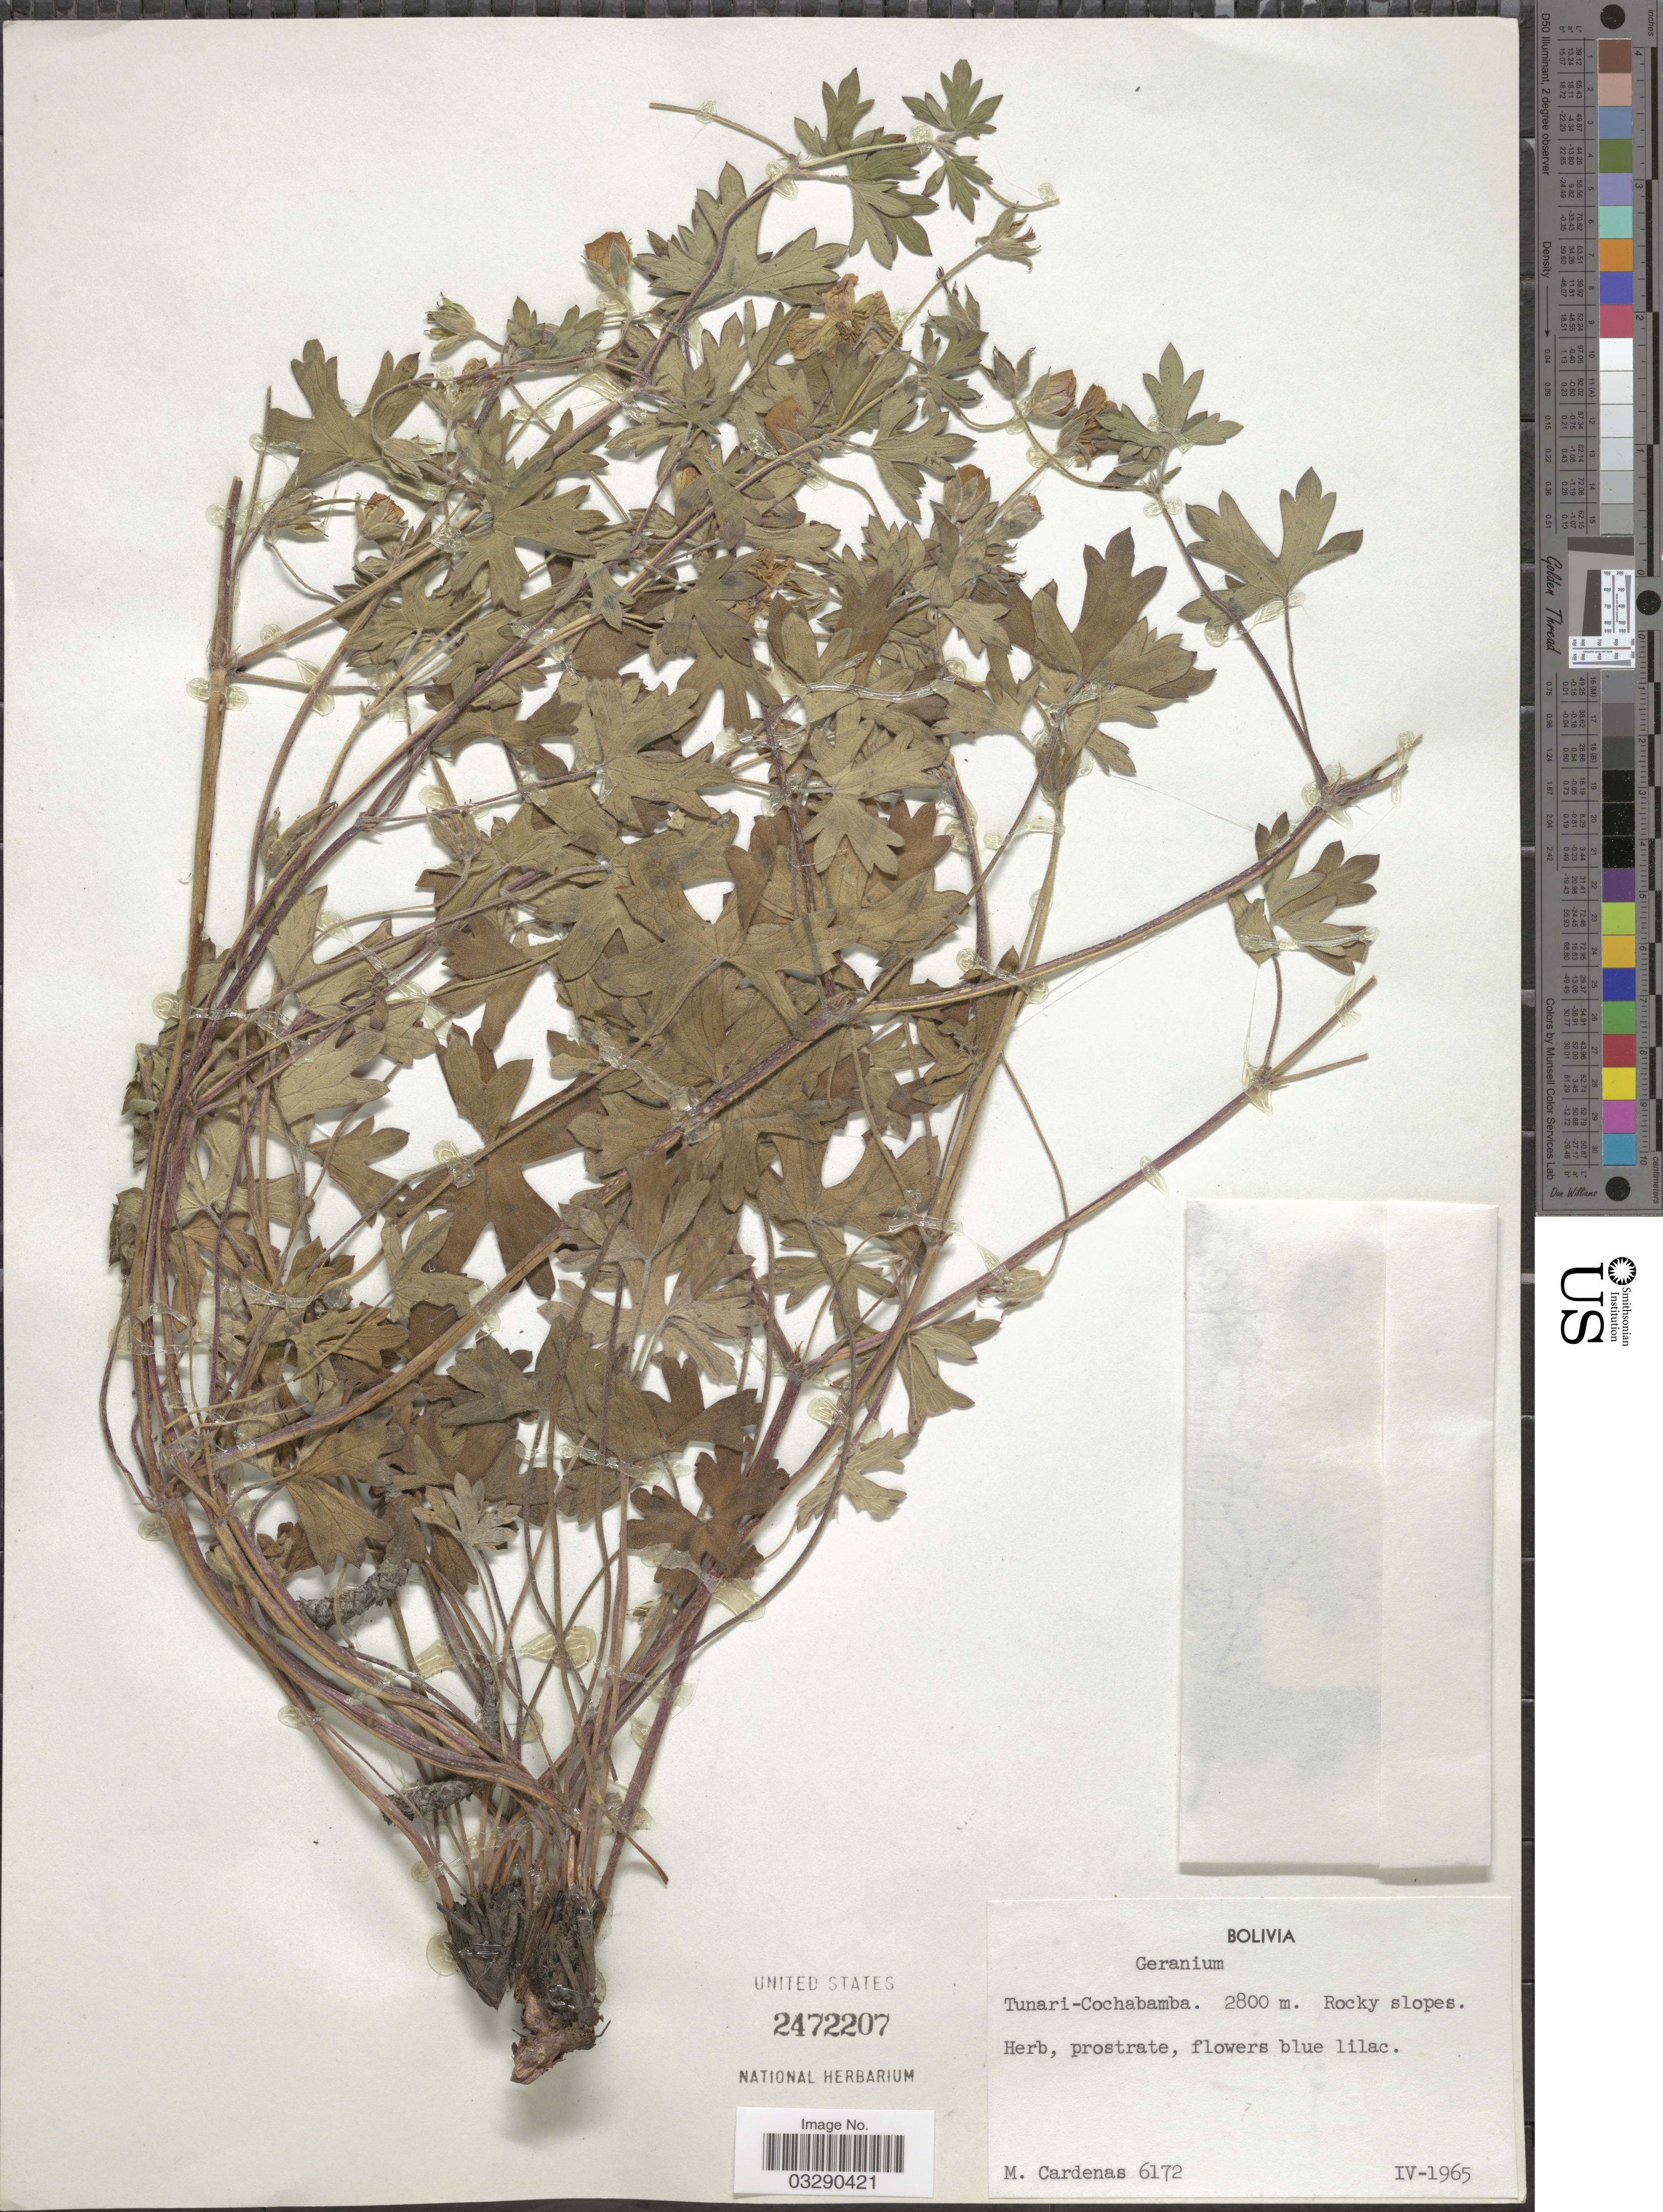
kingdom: Plantae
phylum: Tracheophyta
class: Magnoliopsida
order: Geraniales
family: Geraniaceae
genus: Geranium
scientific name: Geranium sp.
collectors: M. Cárdenas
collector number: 6172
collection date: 1965-04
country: Bolivia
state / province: Cochabamba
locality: Tunari-Cochabamba.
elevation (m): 2800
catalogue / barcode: US 2472207